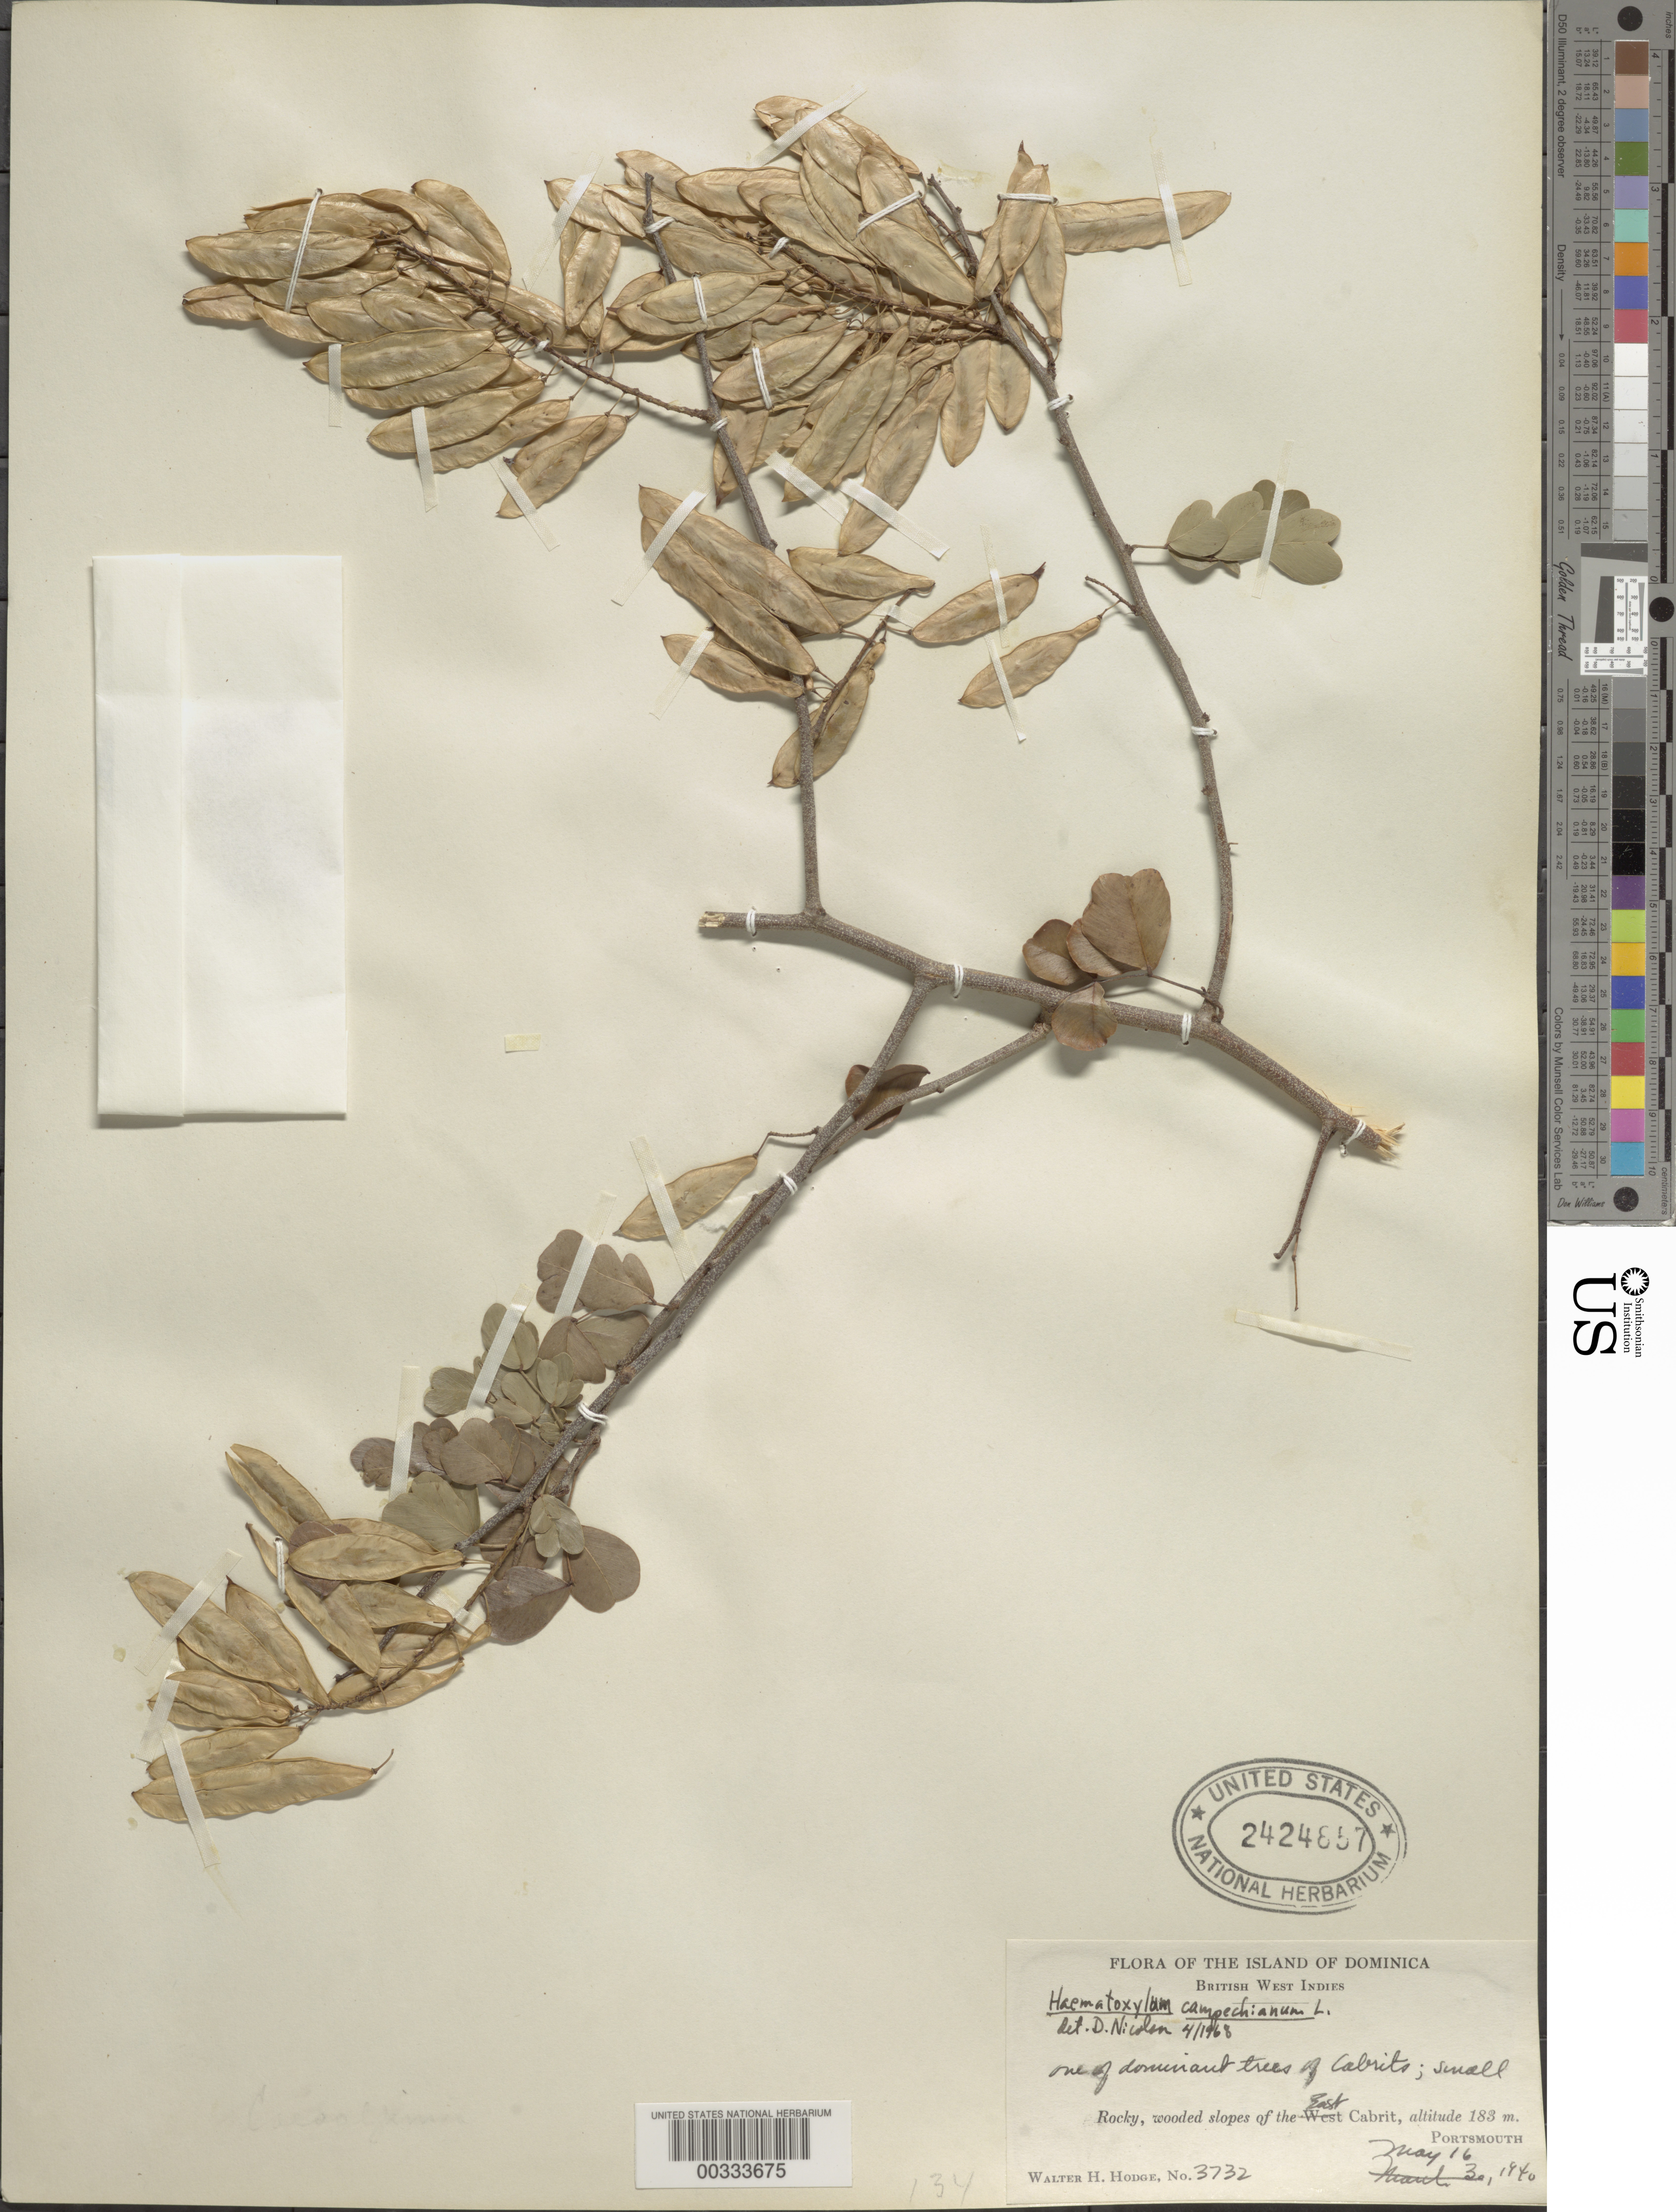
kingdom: Plantae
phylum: Tracheophyta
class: Magnoliopsida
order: Fabales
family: Fabaceae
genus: Haematoxylum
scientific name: Haematoxylum campechianum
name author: L.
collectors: W. Hodge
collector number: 3732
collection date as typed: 16 May 1940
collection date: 1940-05-16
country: Dominica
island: Dominica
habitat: Rocky wooded slopes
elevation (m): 183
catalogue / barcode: US 2424857